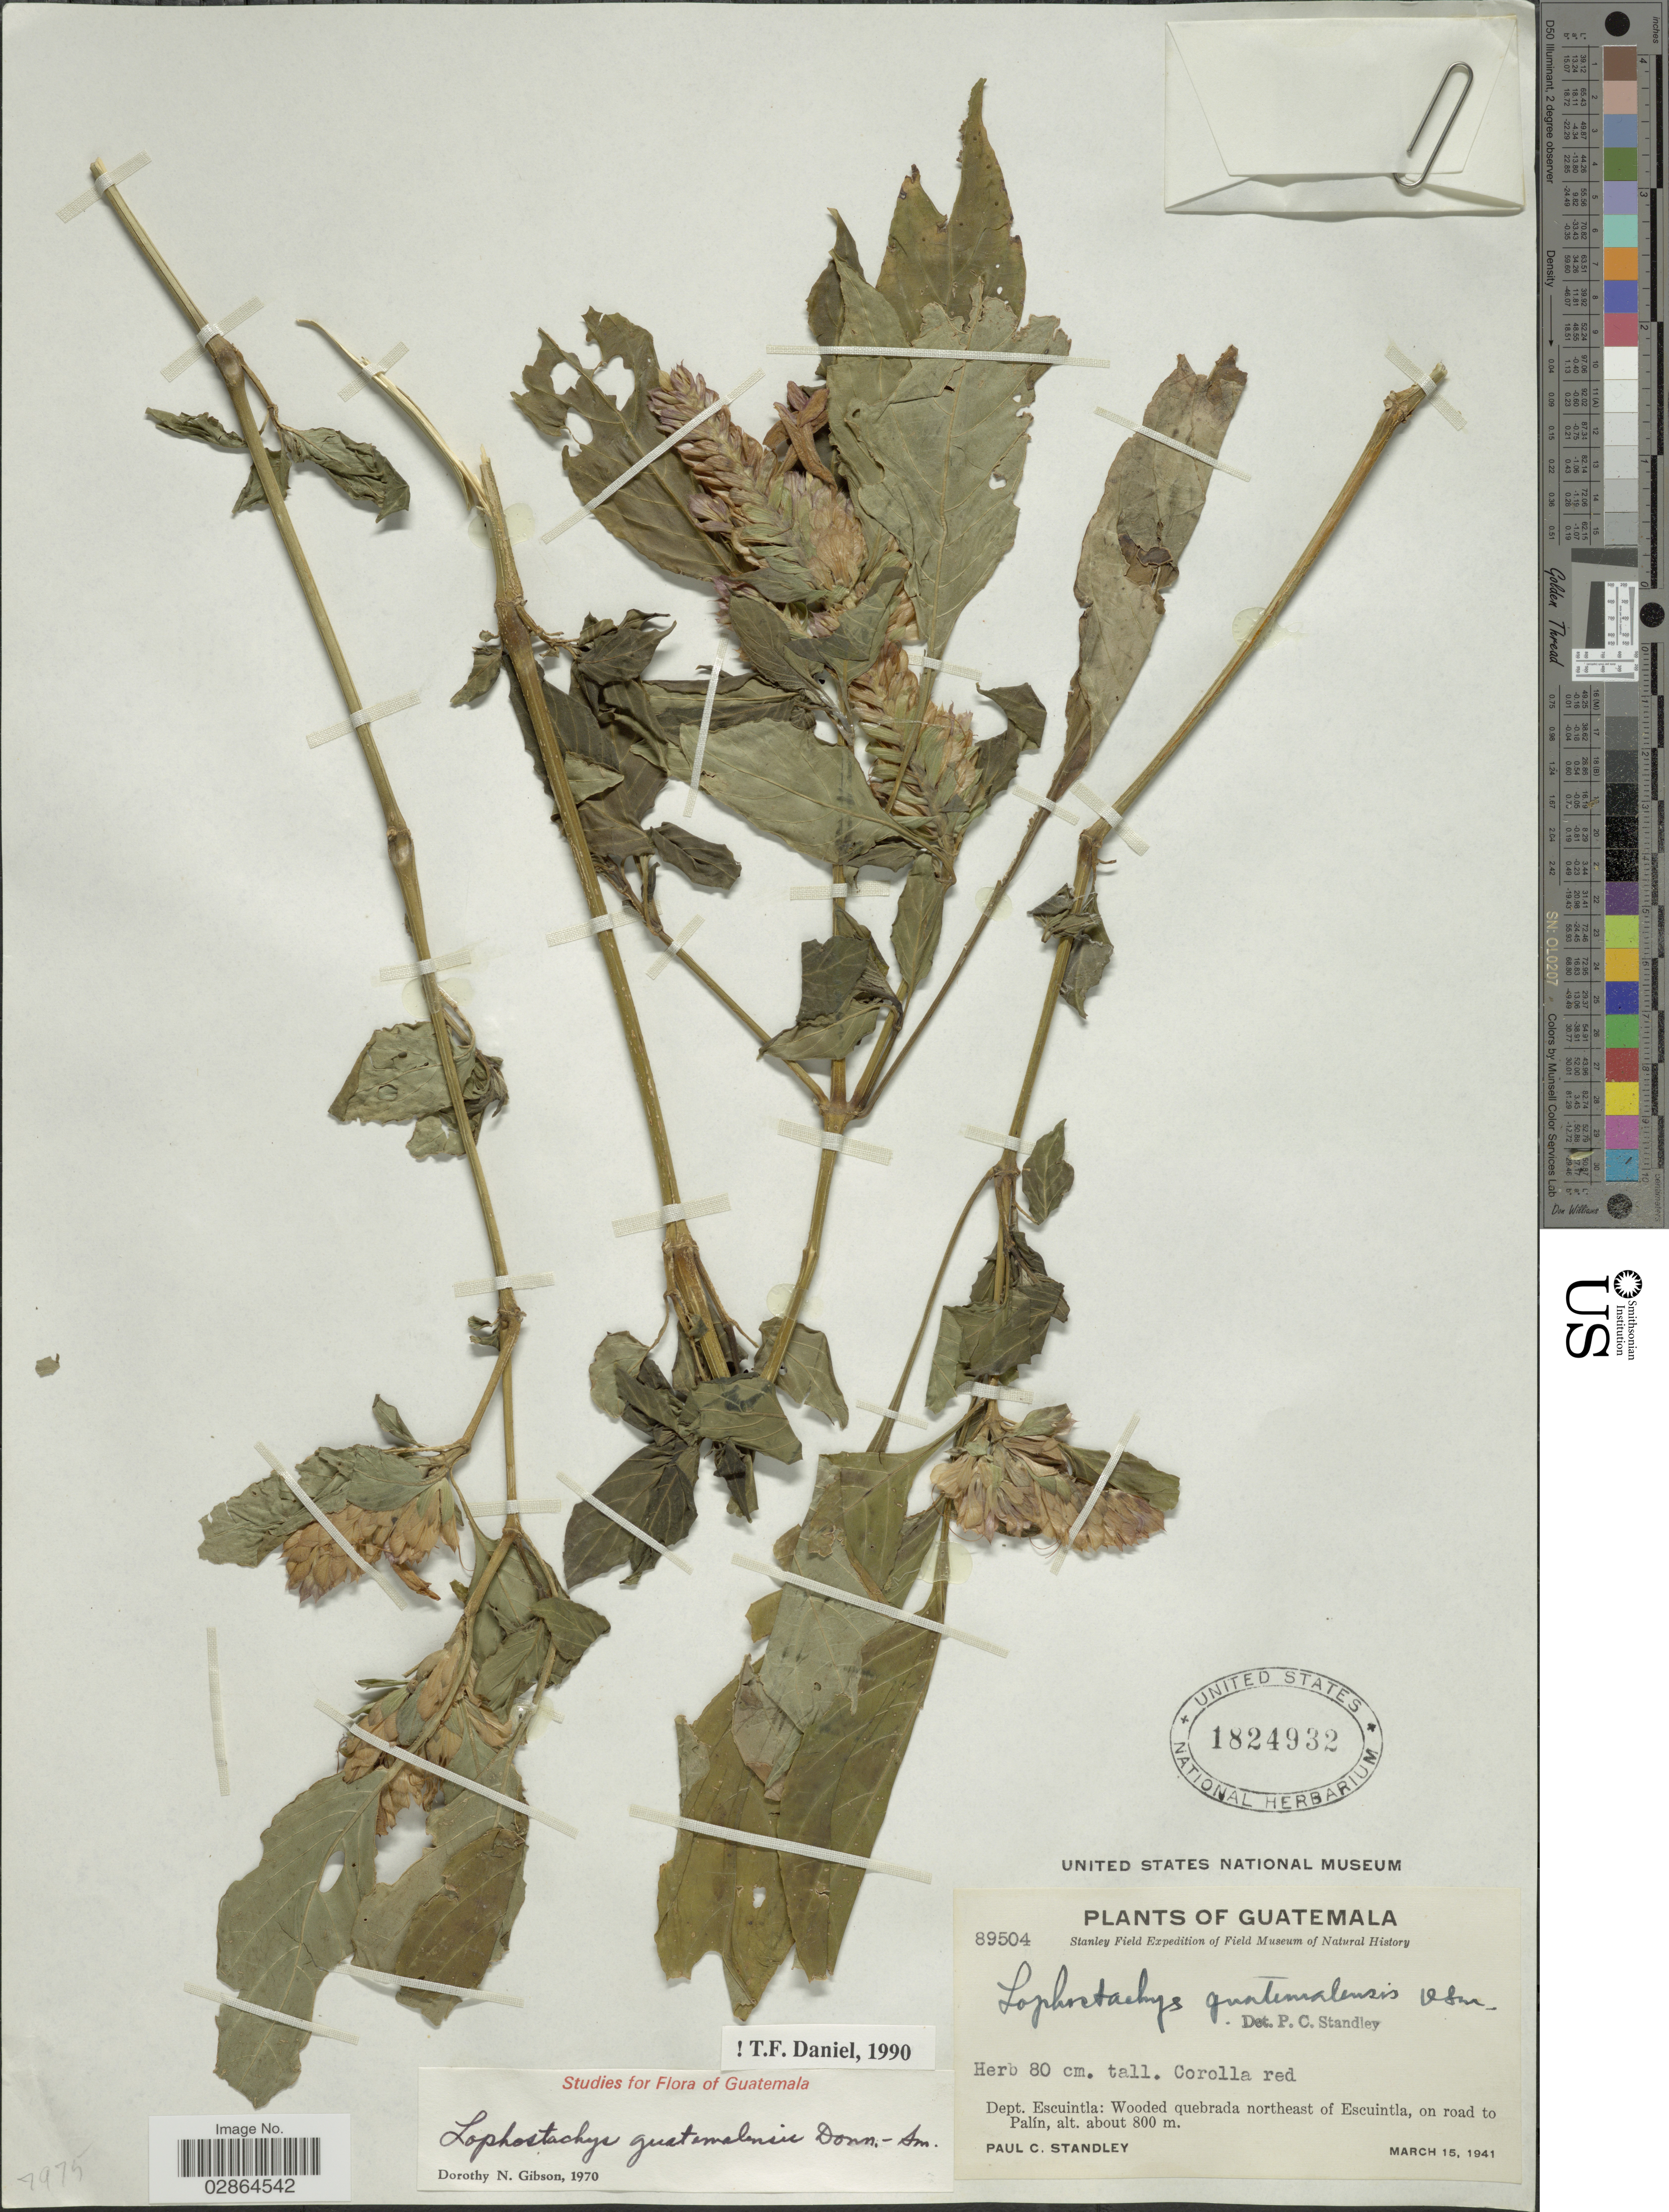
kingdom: Plantae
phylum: Tracheophyta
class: Magnoliopsida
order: Lamiales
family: Acanthaceae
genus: Lophostachys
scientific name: Lophostachys guatemalensis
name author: Donn. Sm.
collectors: P. C. Standley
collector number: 89504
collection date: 1941-03-15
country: Guatemala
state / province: Escuintla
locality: Dept. Escuintla: Wooded quebrada northeast of Escuintla, on road to Palín.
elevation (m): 800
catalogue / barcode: US 1824932